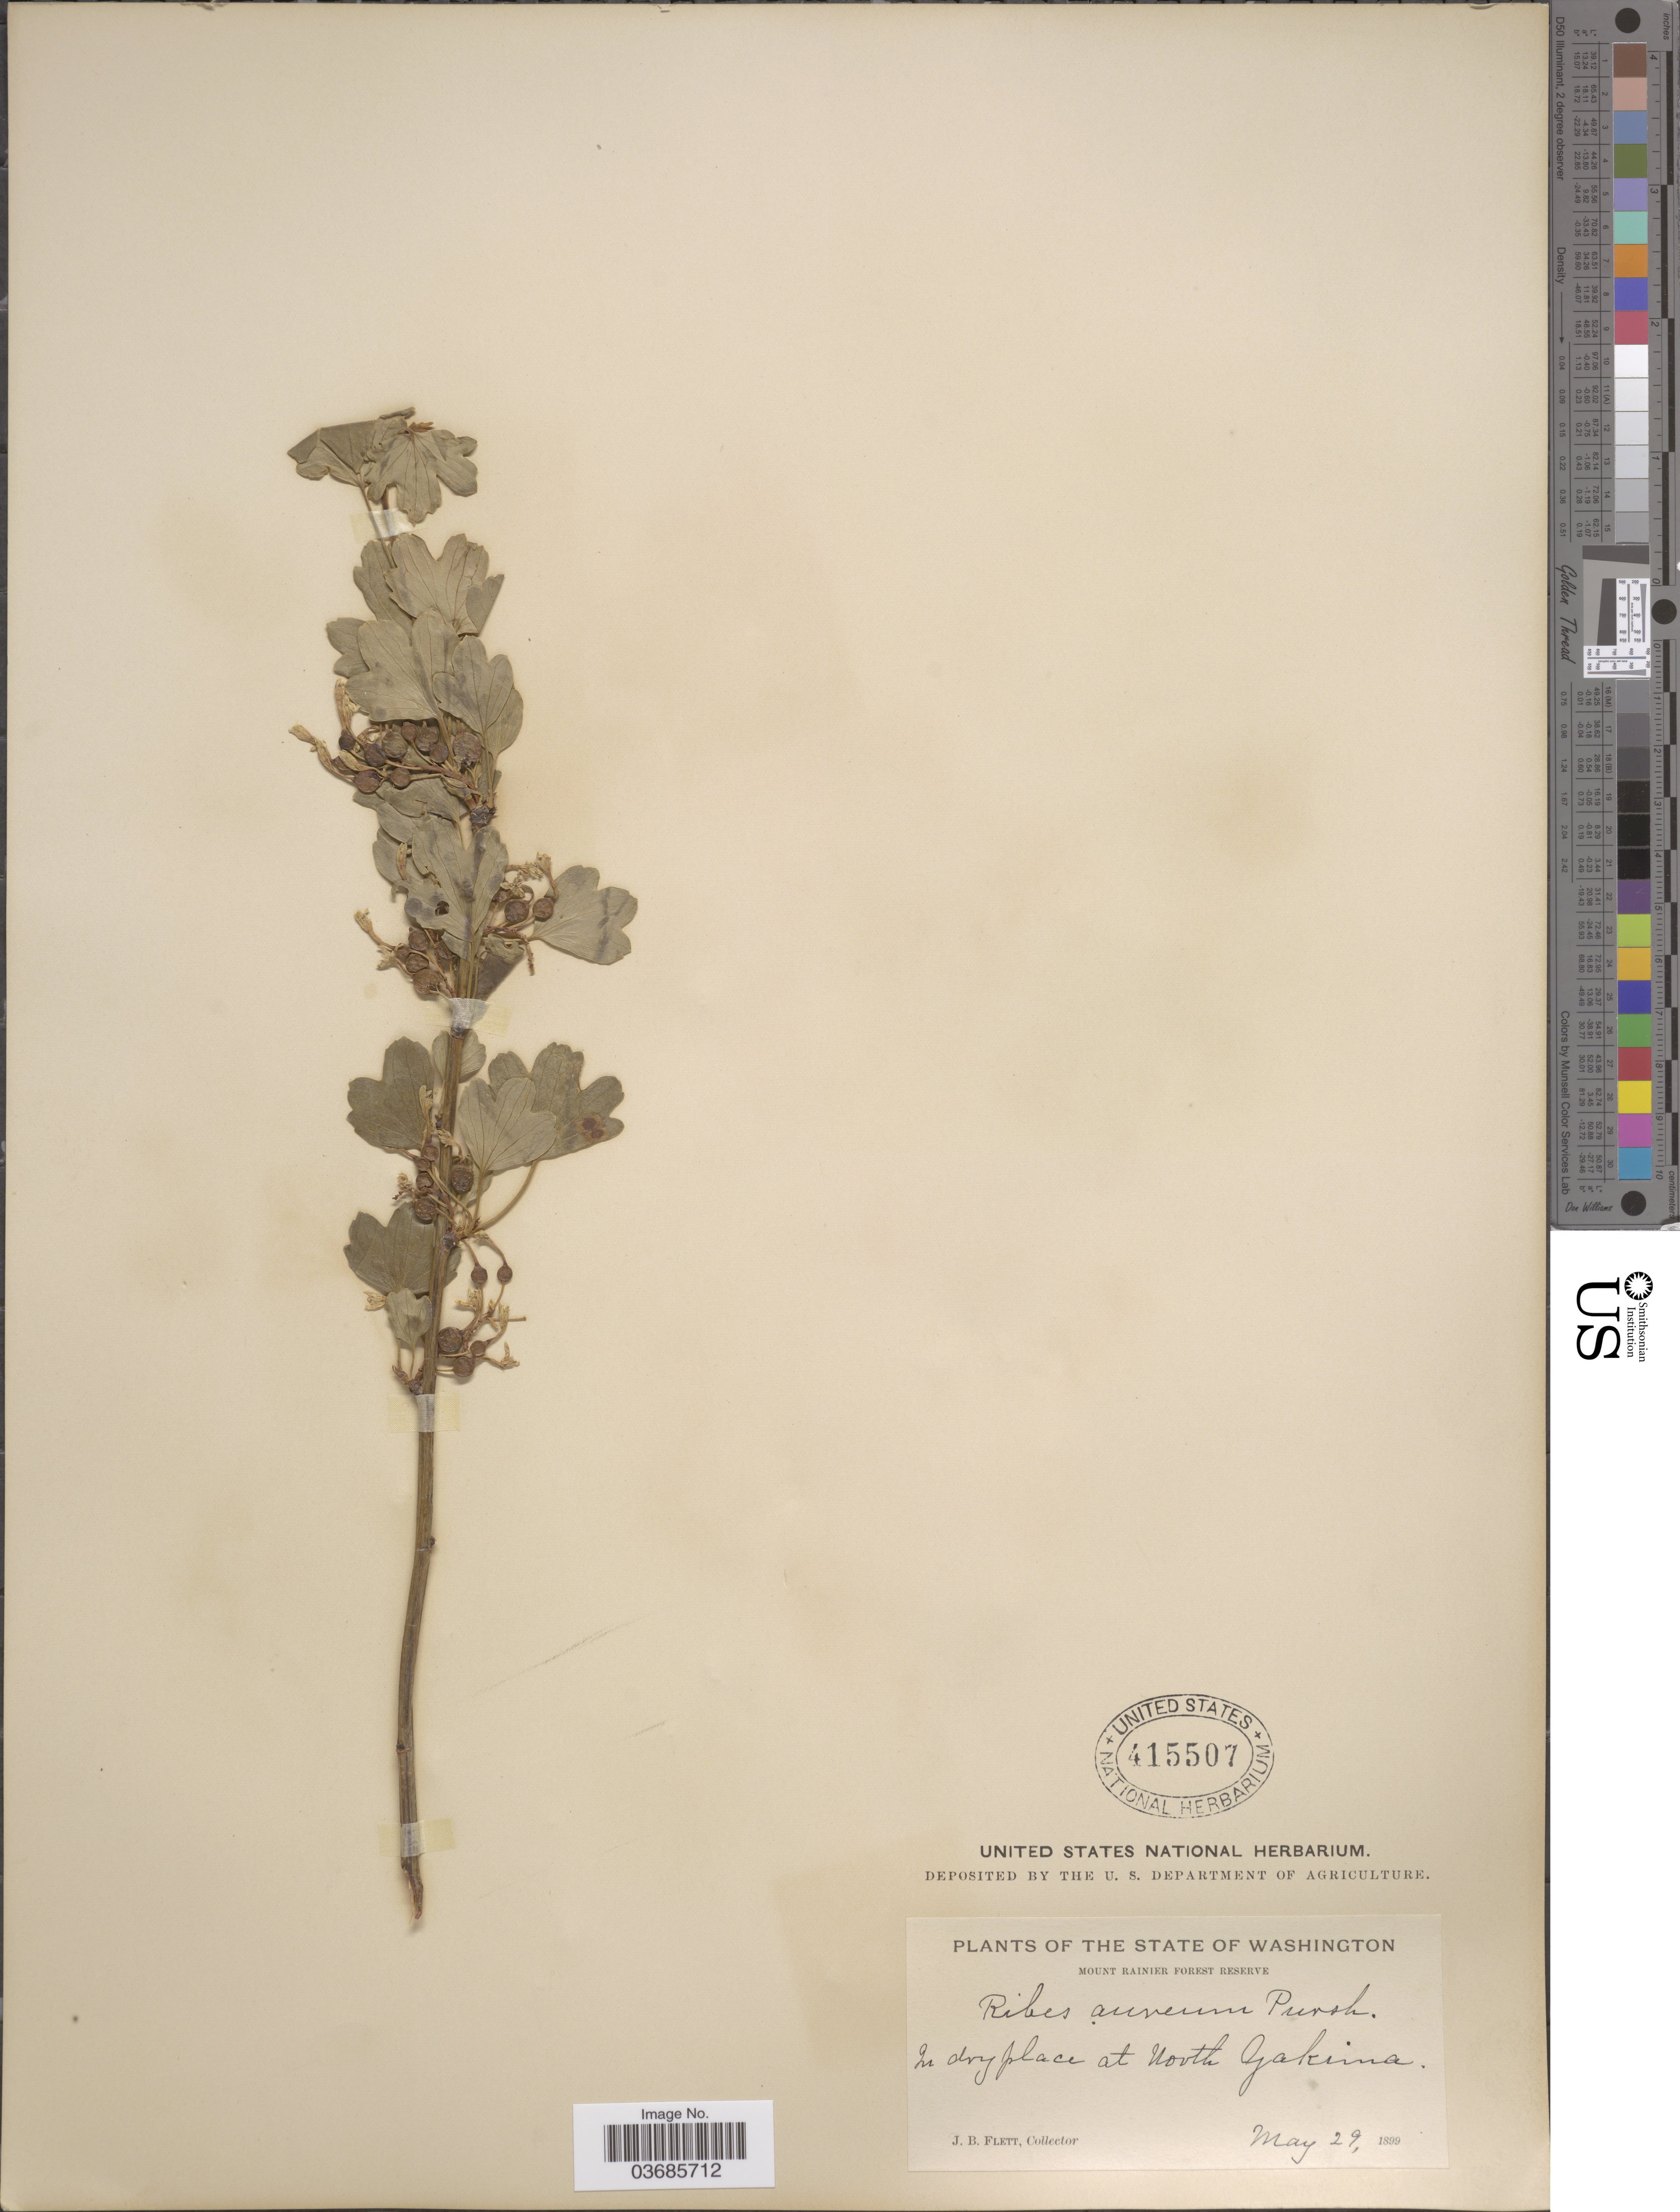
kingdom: Plantae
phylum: Tracheophyta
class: Magnoliopsida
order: Saxifragales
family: Grossulariaceae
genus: Ribes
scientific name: Ribes aureum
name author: Pursh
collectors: J. Flett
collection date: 1899-05-29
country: United States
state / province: Washington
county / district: Yakima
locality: Mount Rainier Forest Reserve. In dry place at North Yakima.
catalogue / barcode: US 415507